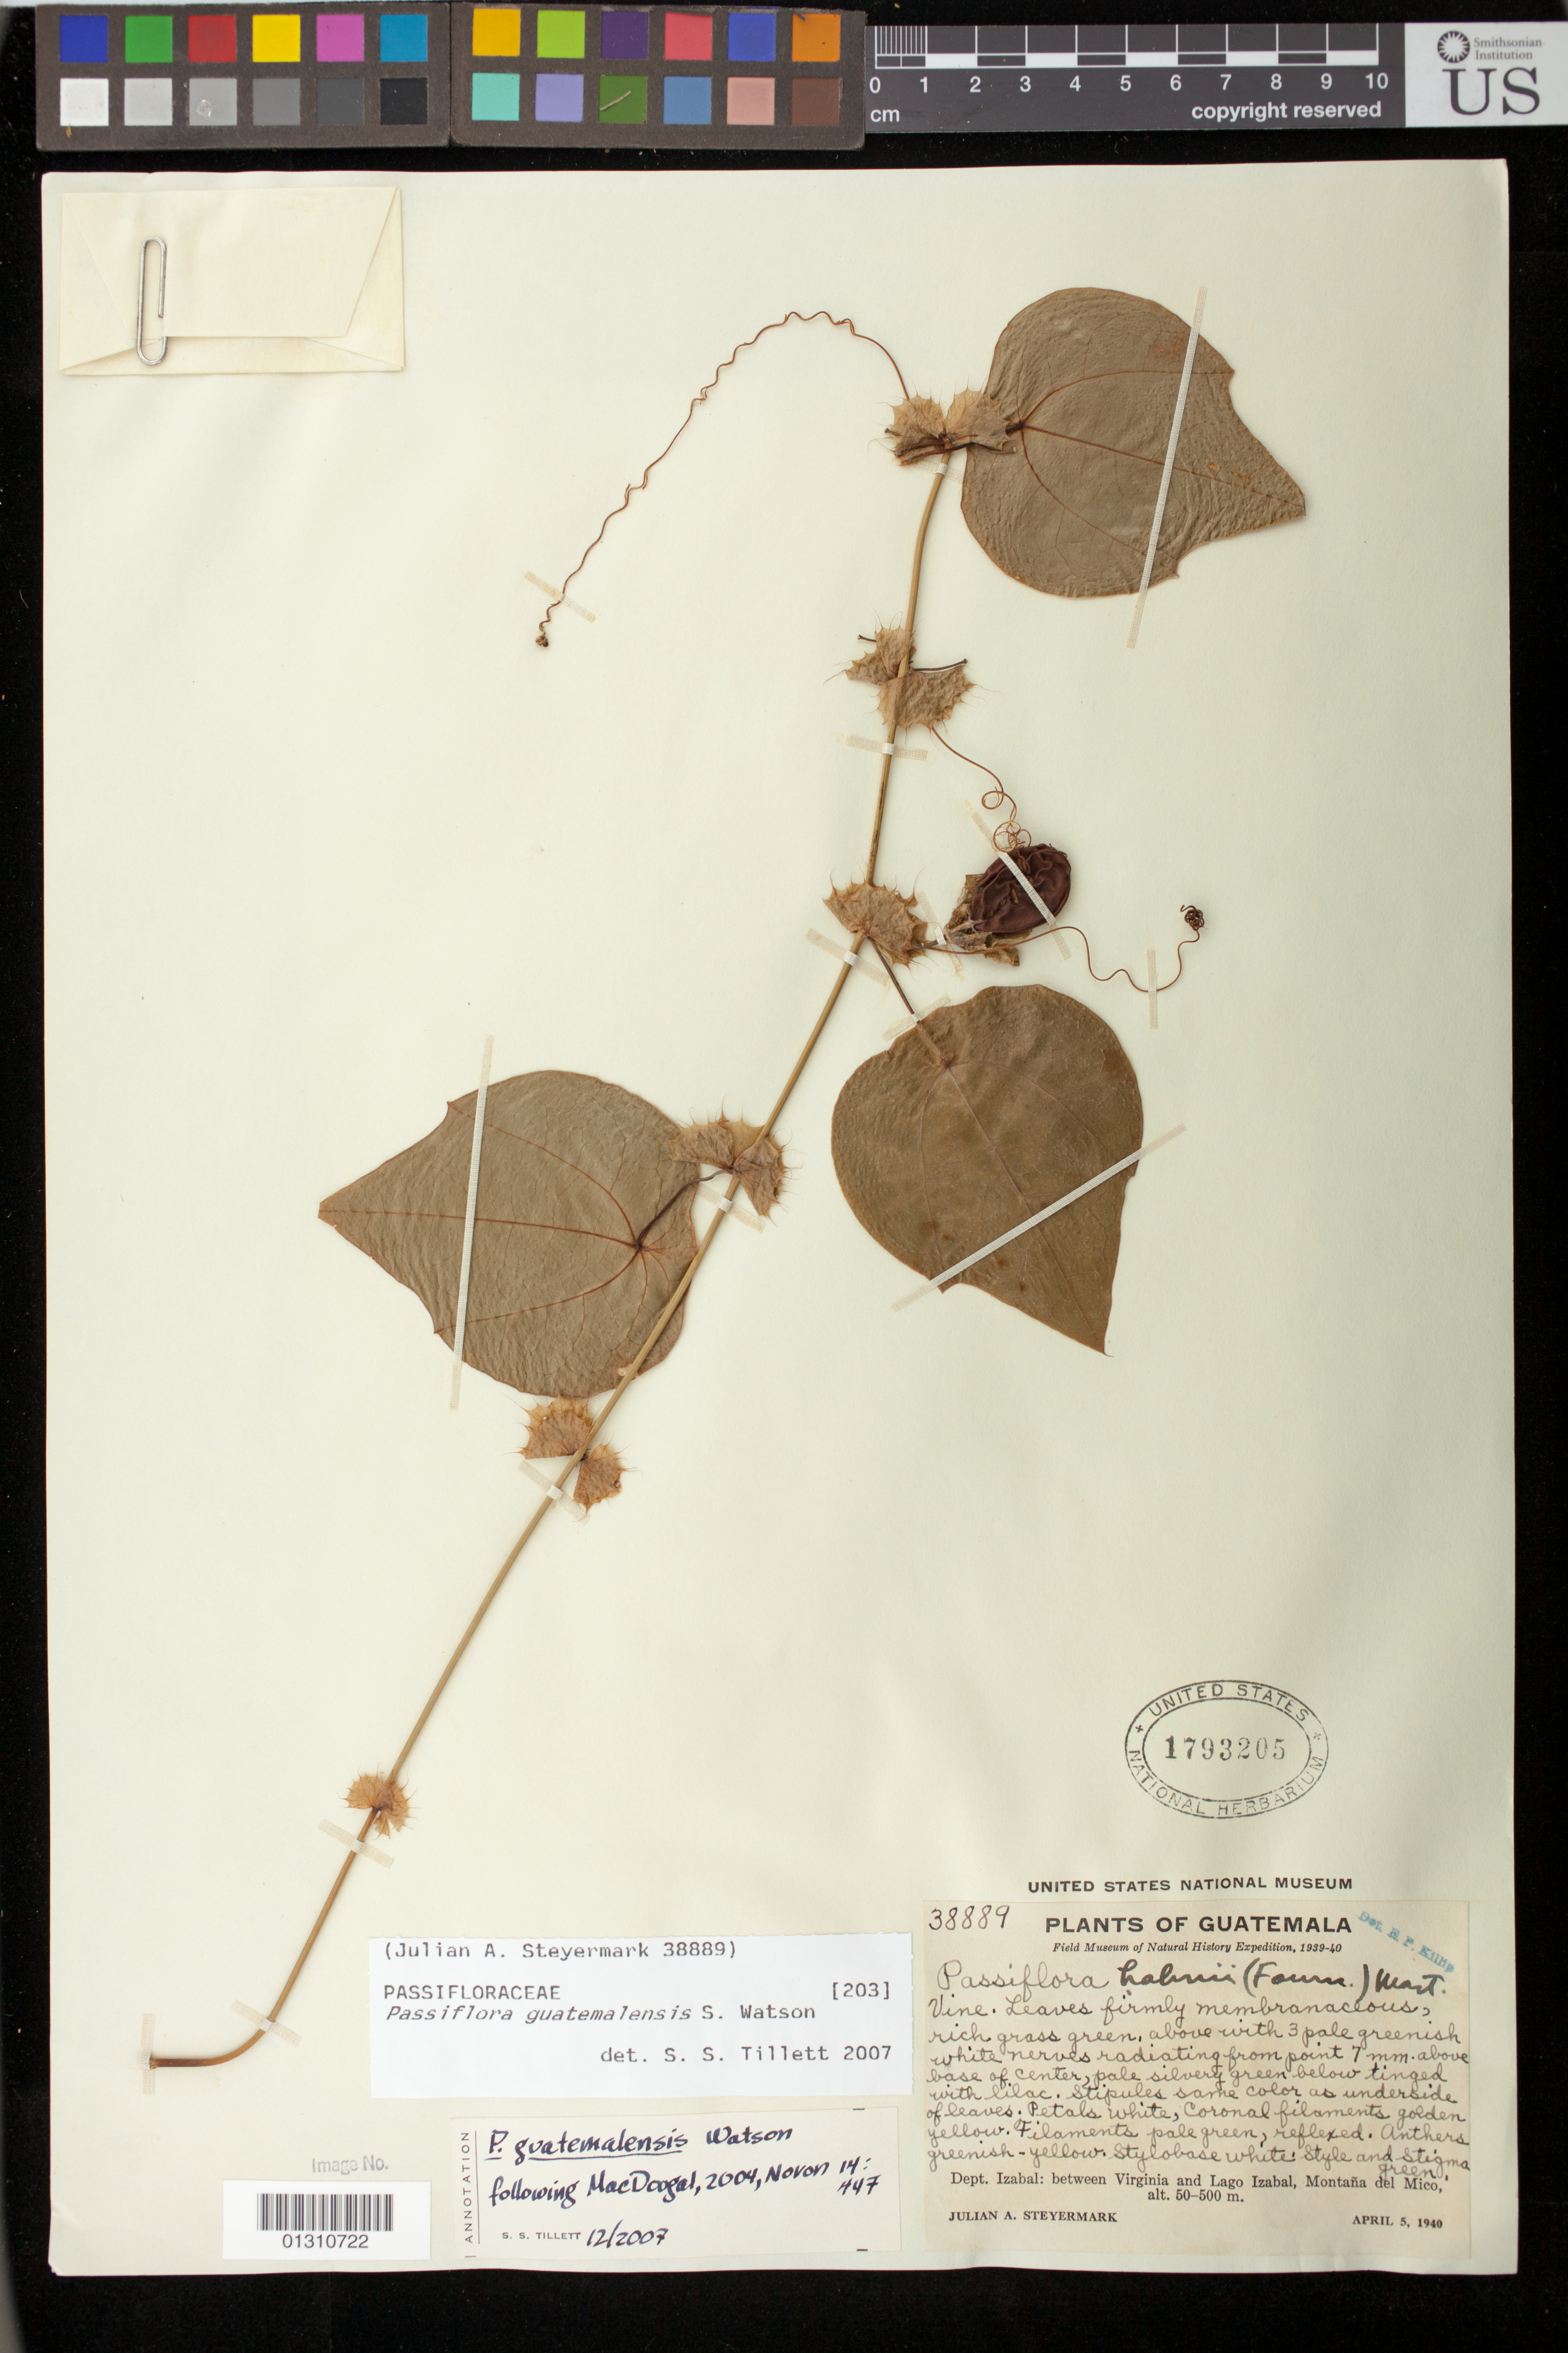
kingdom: Plantae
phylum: Tracheophyta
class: Magnoliopsida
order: Malpighiales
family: Passifloraceae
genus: Passiflora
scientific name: Passiflora guatemalensis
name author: S. Watson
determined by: Tillett, S. S.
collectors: J. Steyermark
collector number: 38889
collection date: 1940-04-05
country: Guatemala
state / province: Izabal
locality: Between Virginia and Lago Isabal, Montana del Mico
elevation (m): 50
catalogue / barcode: US 1793205